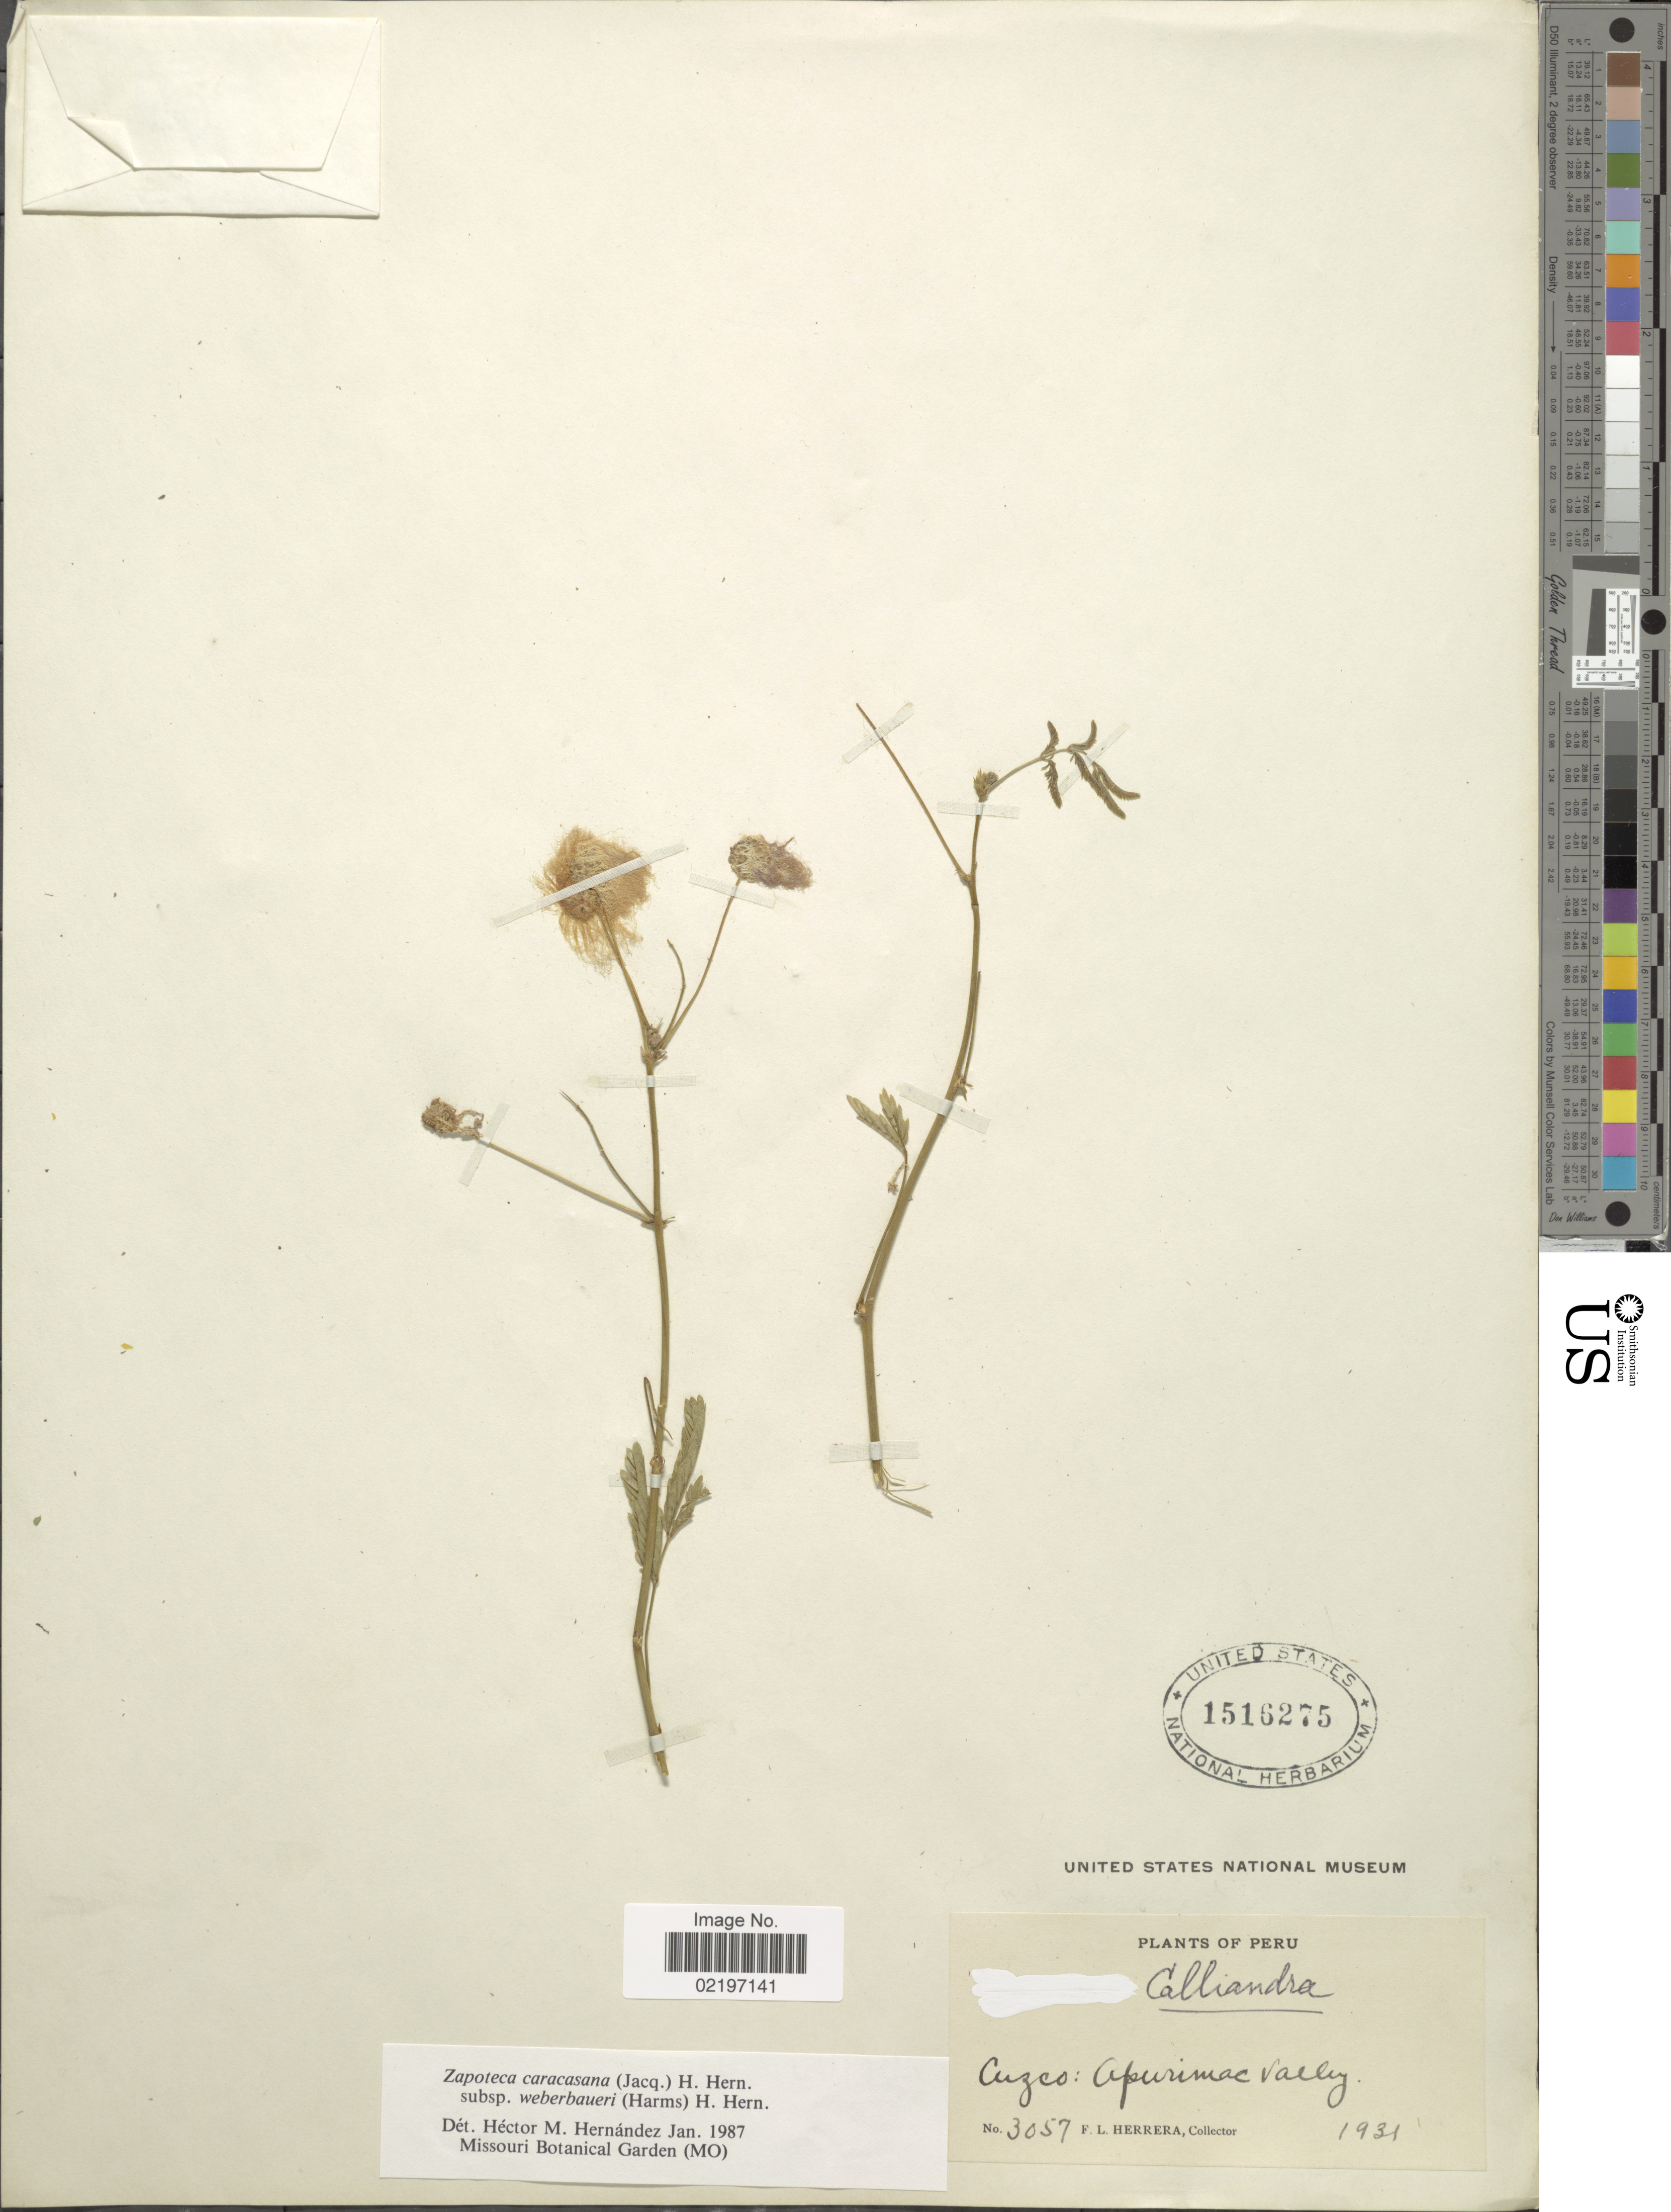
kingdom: Plantae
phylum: Tracheophyta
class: Magnoliopsida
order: Fabales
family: Fabaceae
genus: Zapoteca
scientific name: Zapoteca caracasana subsp. weberbaueri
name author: (Harms) H.M. Hern.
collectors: F. L. Herrera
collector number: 3057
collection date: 1931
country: Peru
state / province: Cusco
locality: Apurimac Valley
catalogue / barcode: US 1516275